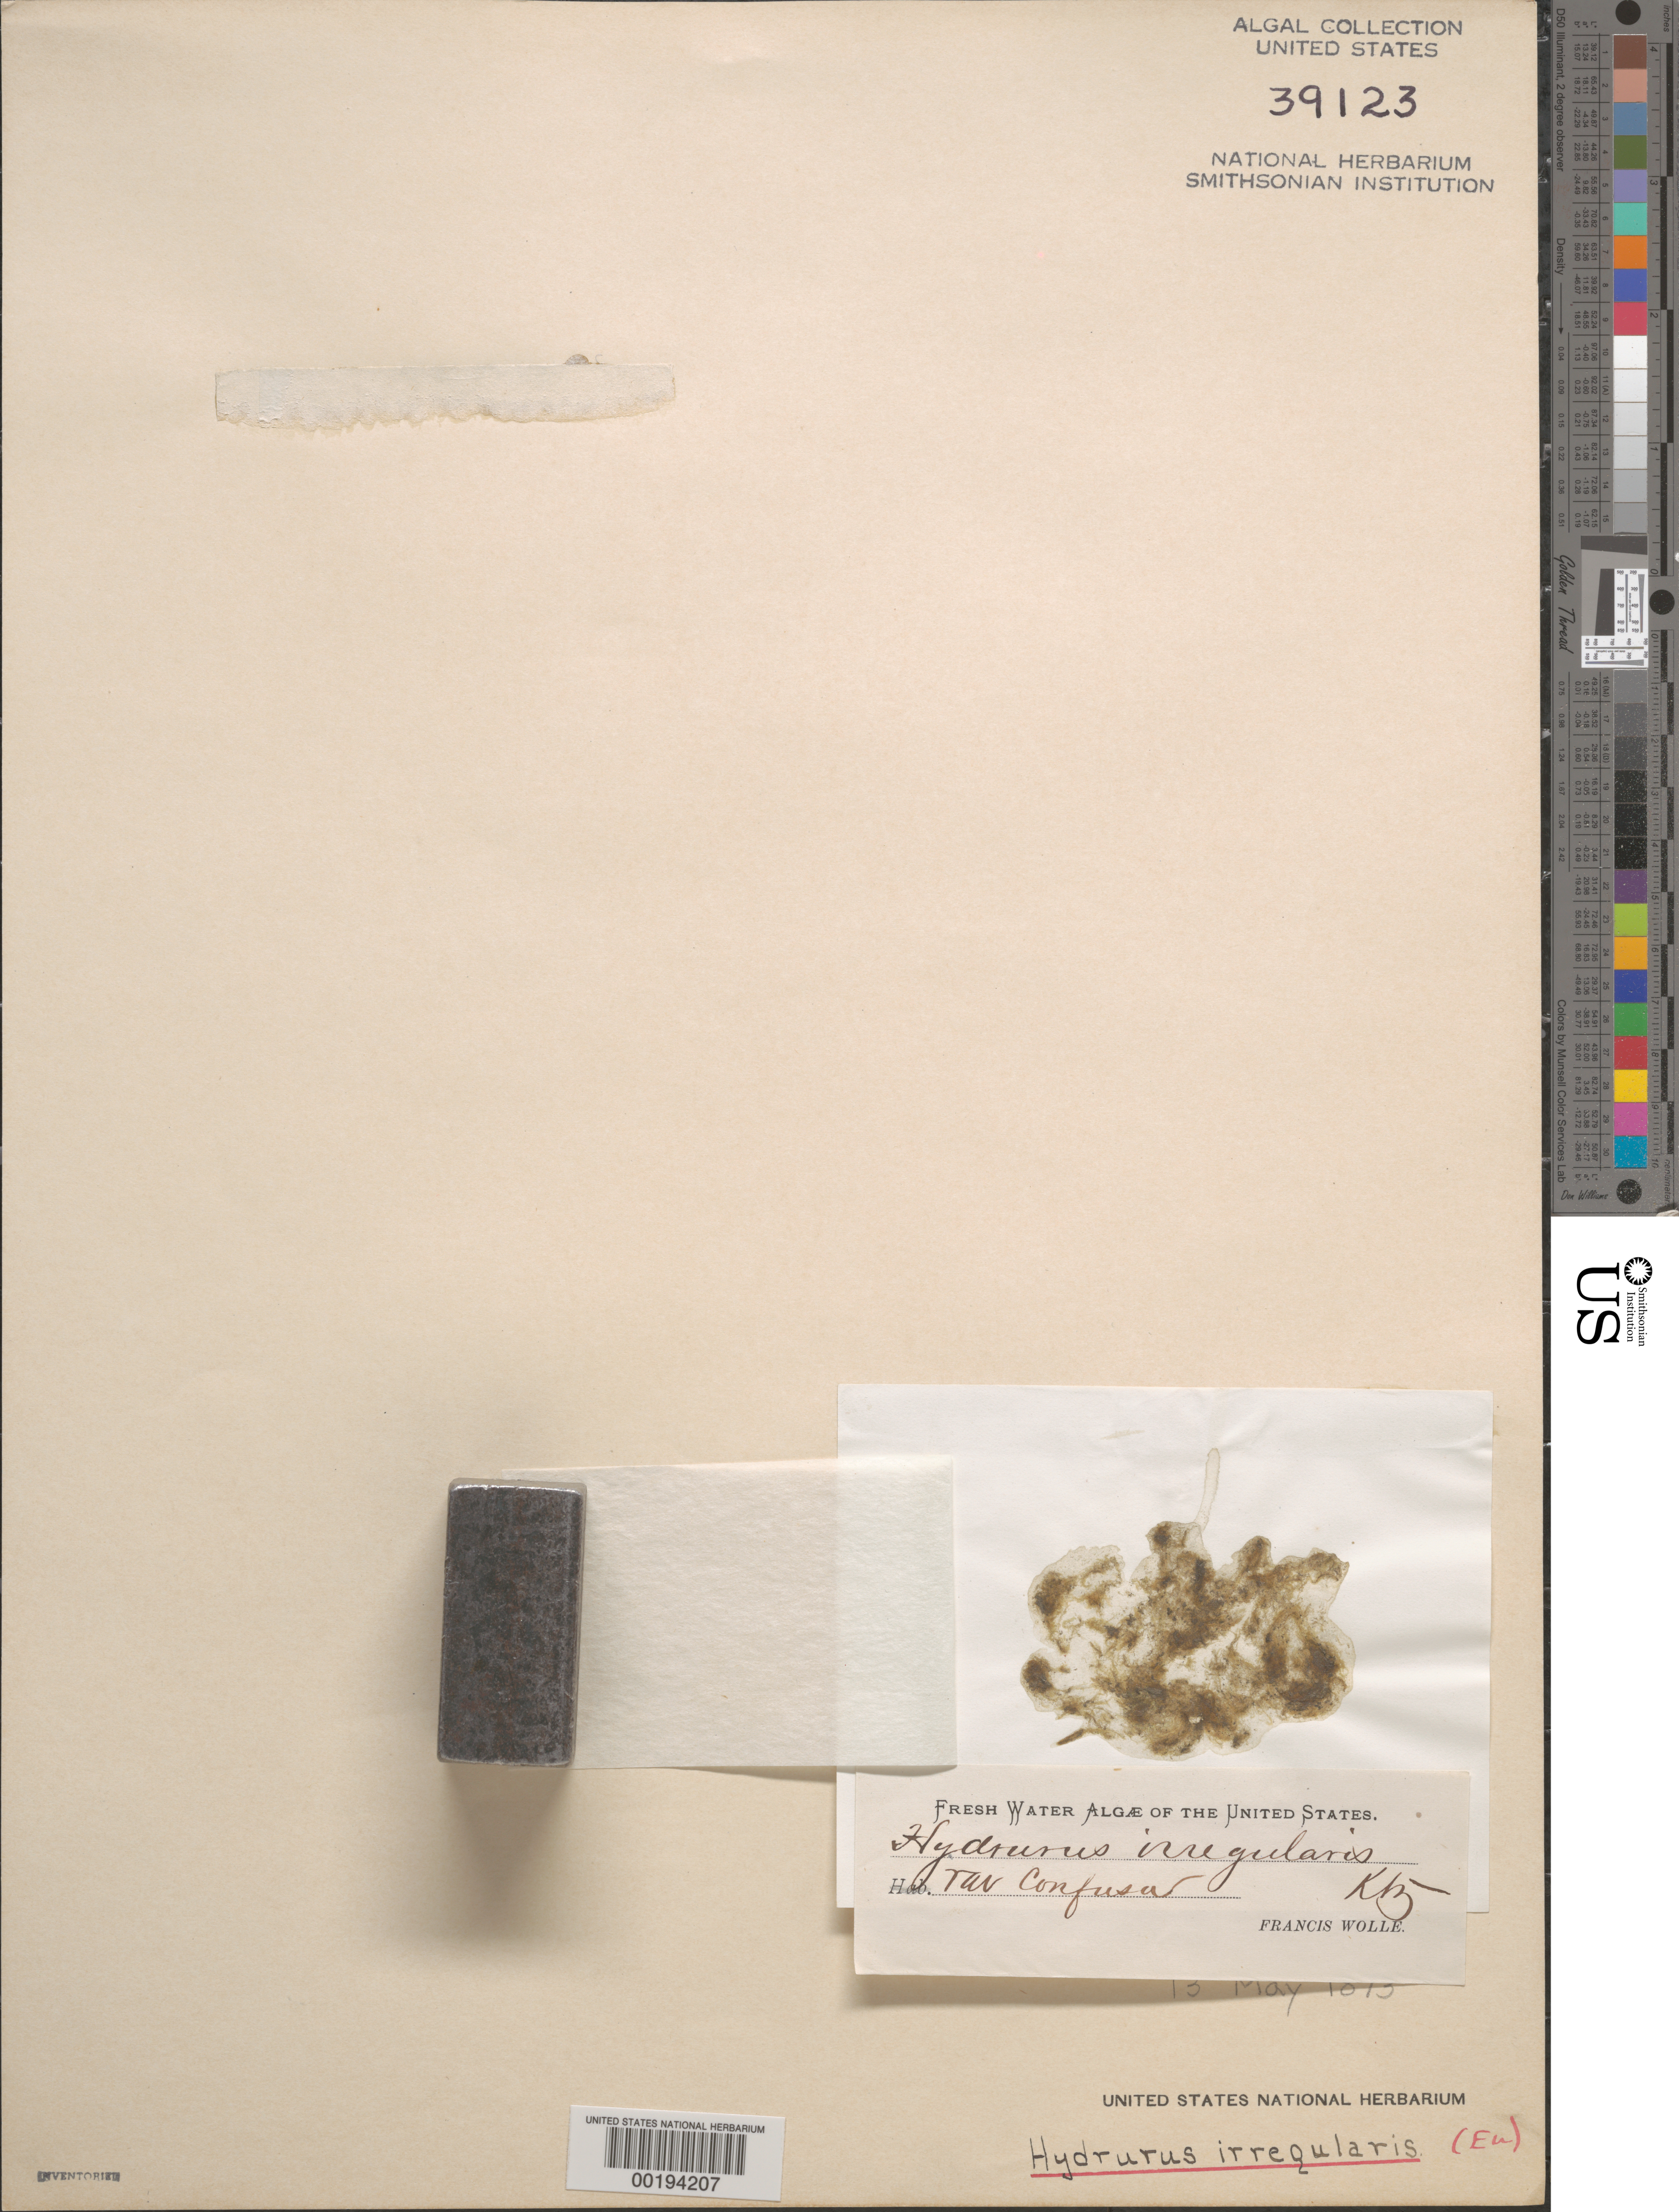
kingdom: Chromista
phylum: Ochrophyta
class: Chrysophyceae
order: Hydrurales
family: Hydruraceae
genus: Hydrurus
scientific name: Hydrurus irregularis var. confusa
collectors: F. Wolle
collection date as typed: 13 May 1873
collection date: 1873-05-13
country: United States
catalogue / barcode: US 39123